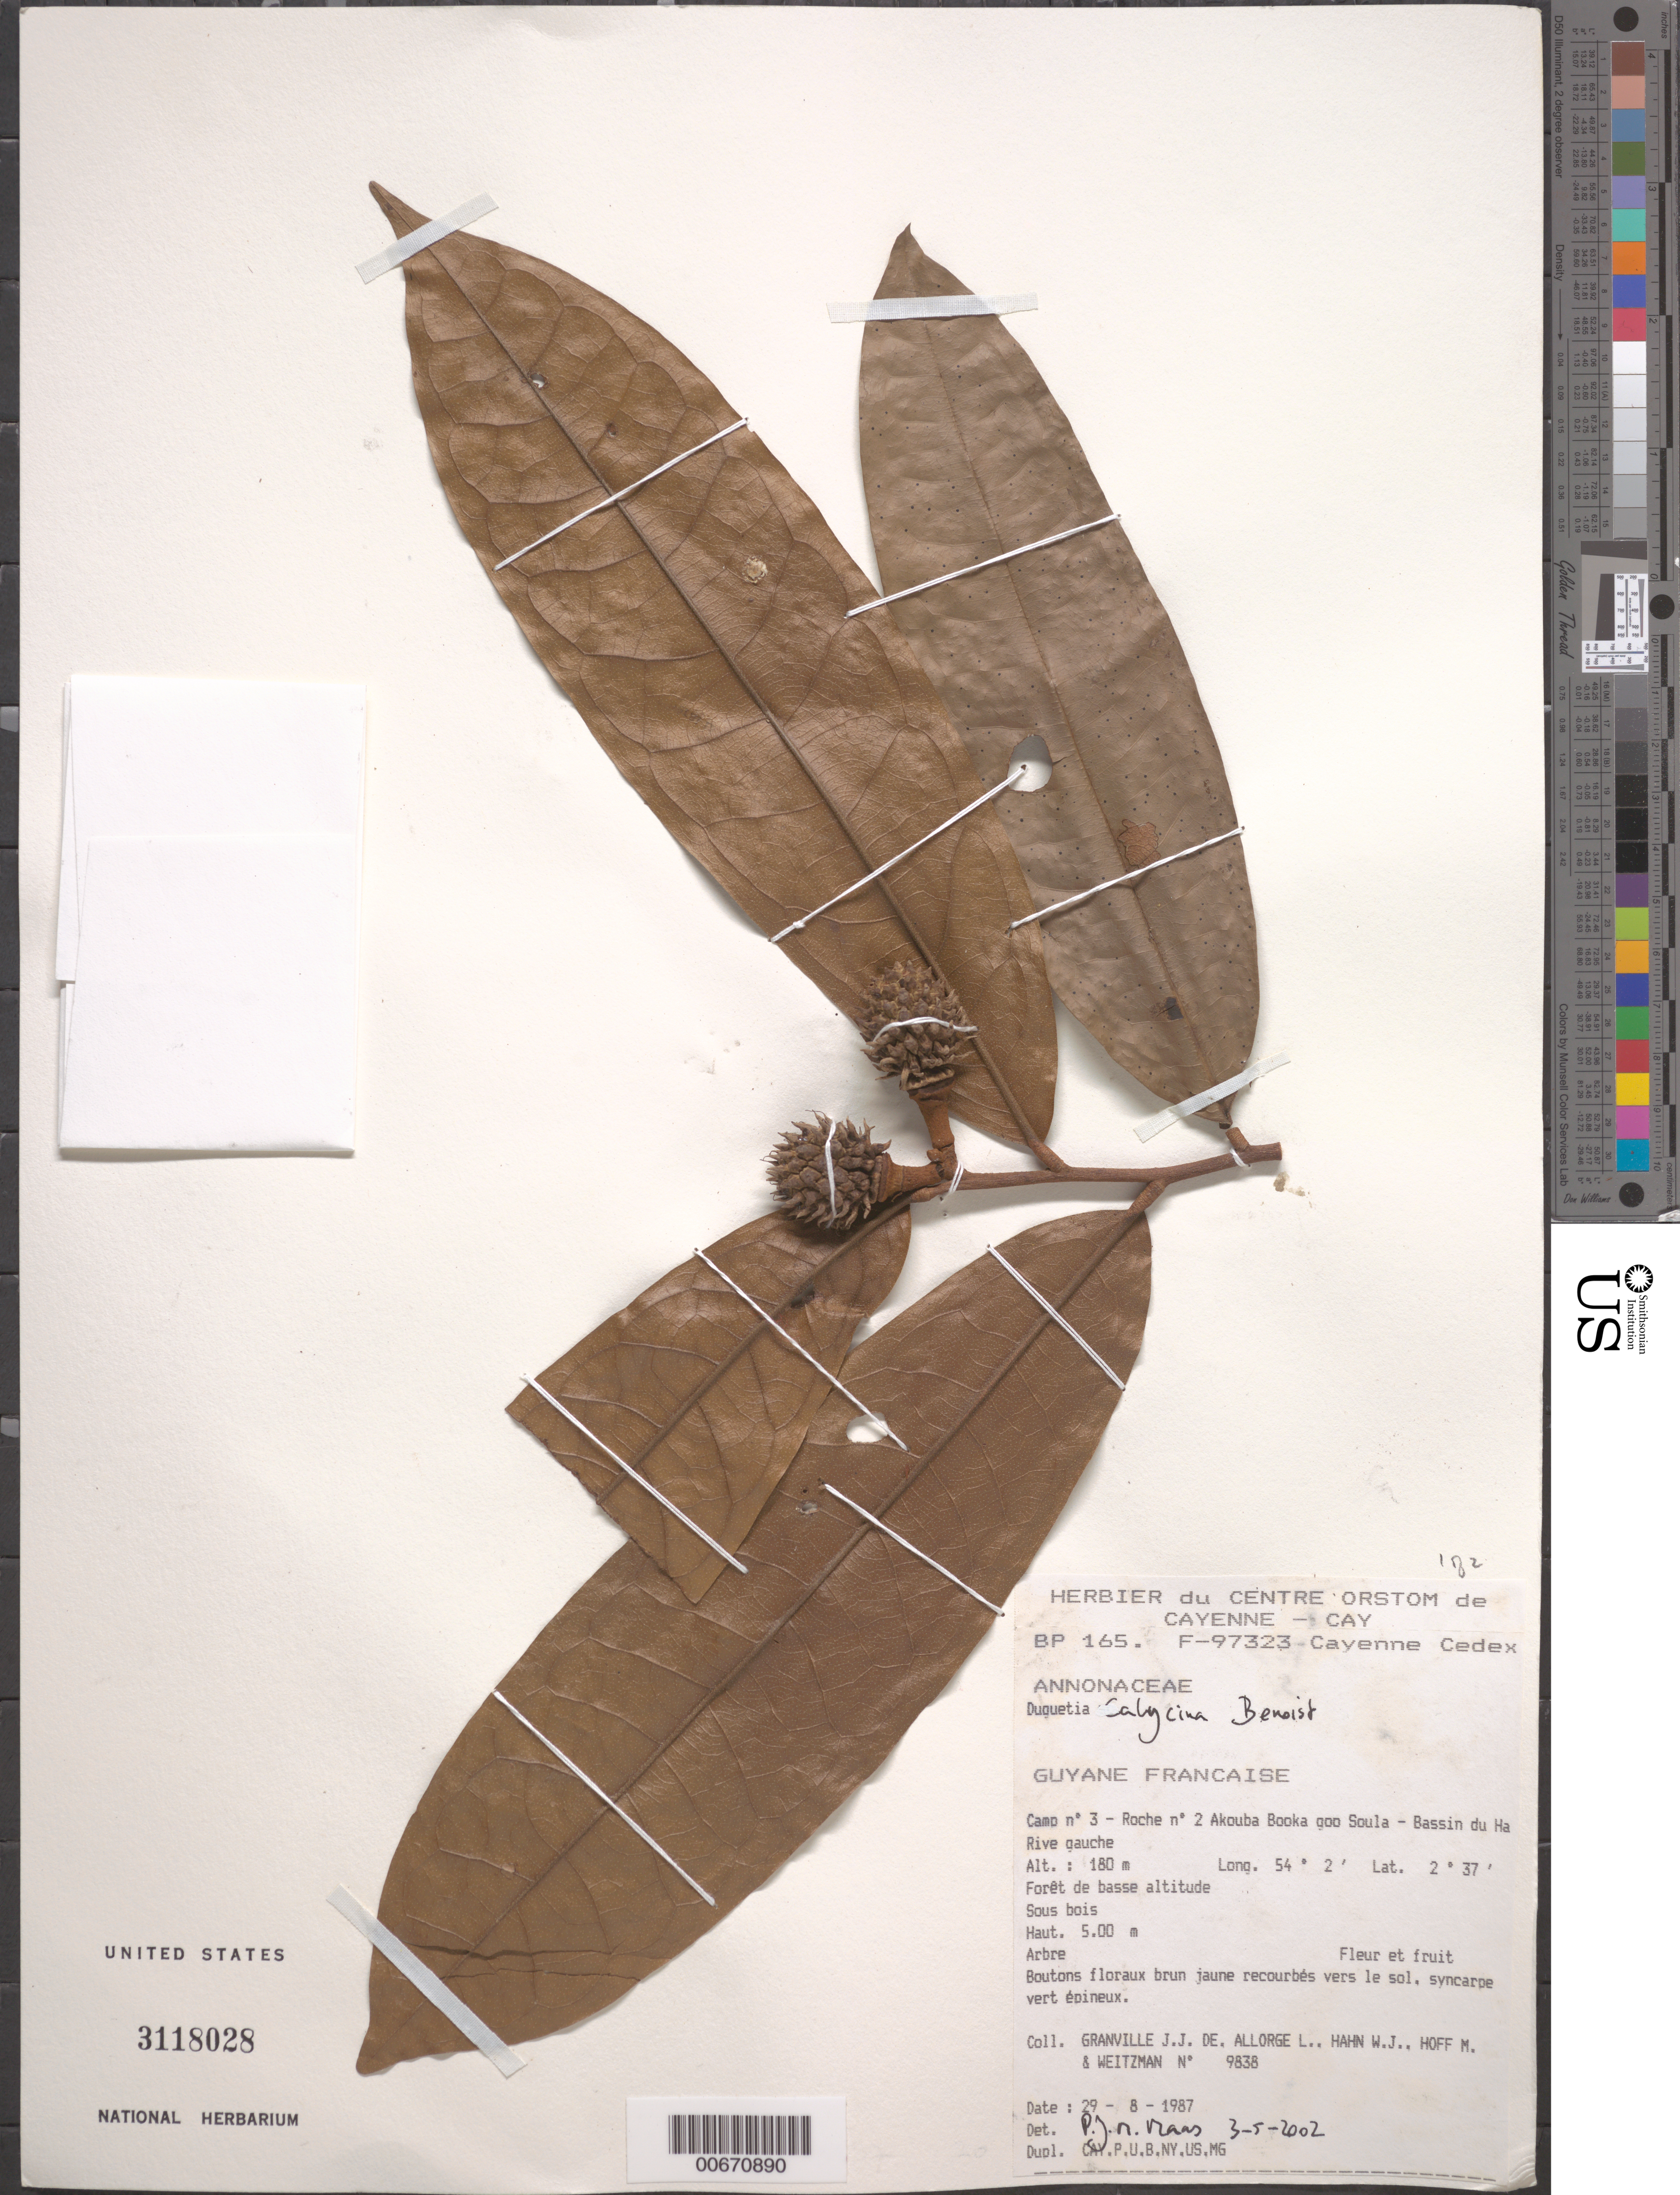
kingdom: Plantae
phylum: Tracheophyta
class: Magnoliopsida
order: Magnoliales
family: Annonaceae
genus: Duguetia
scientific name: Duguetia calycina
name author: Benoist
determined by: Maas, Paul J. M.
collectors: J.-J. de Granville, L. Allorge, W. J. Hahn, M. Hoff & A. L. Weitzman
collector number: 9838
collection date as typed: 29-Aug-87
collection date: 1987-08-29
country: French Guiana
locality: Akouba Booka goo Soula, Camp #3, Roche no. 2, Bassin du Haut-Marouini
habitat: Forêt de basse altitude, sous bois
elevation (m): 180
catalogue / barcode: US 3118028